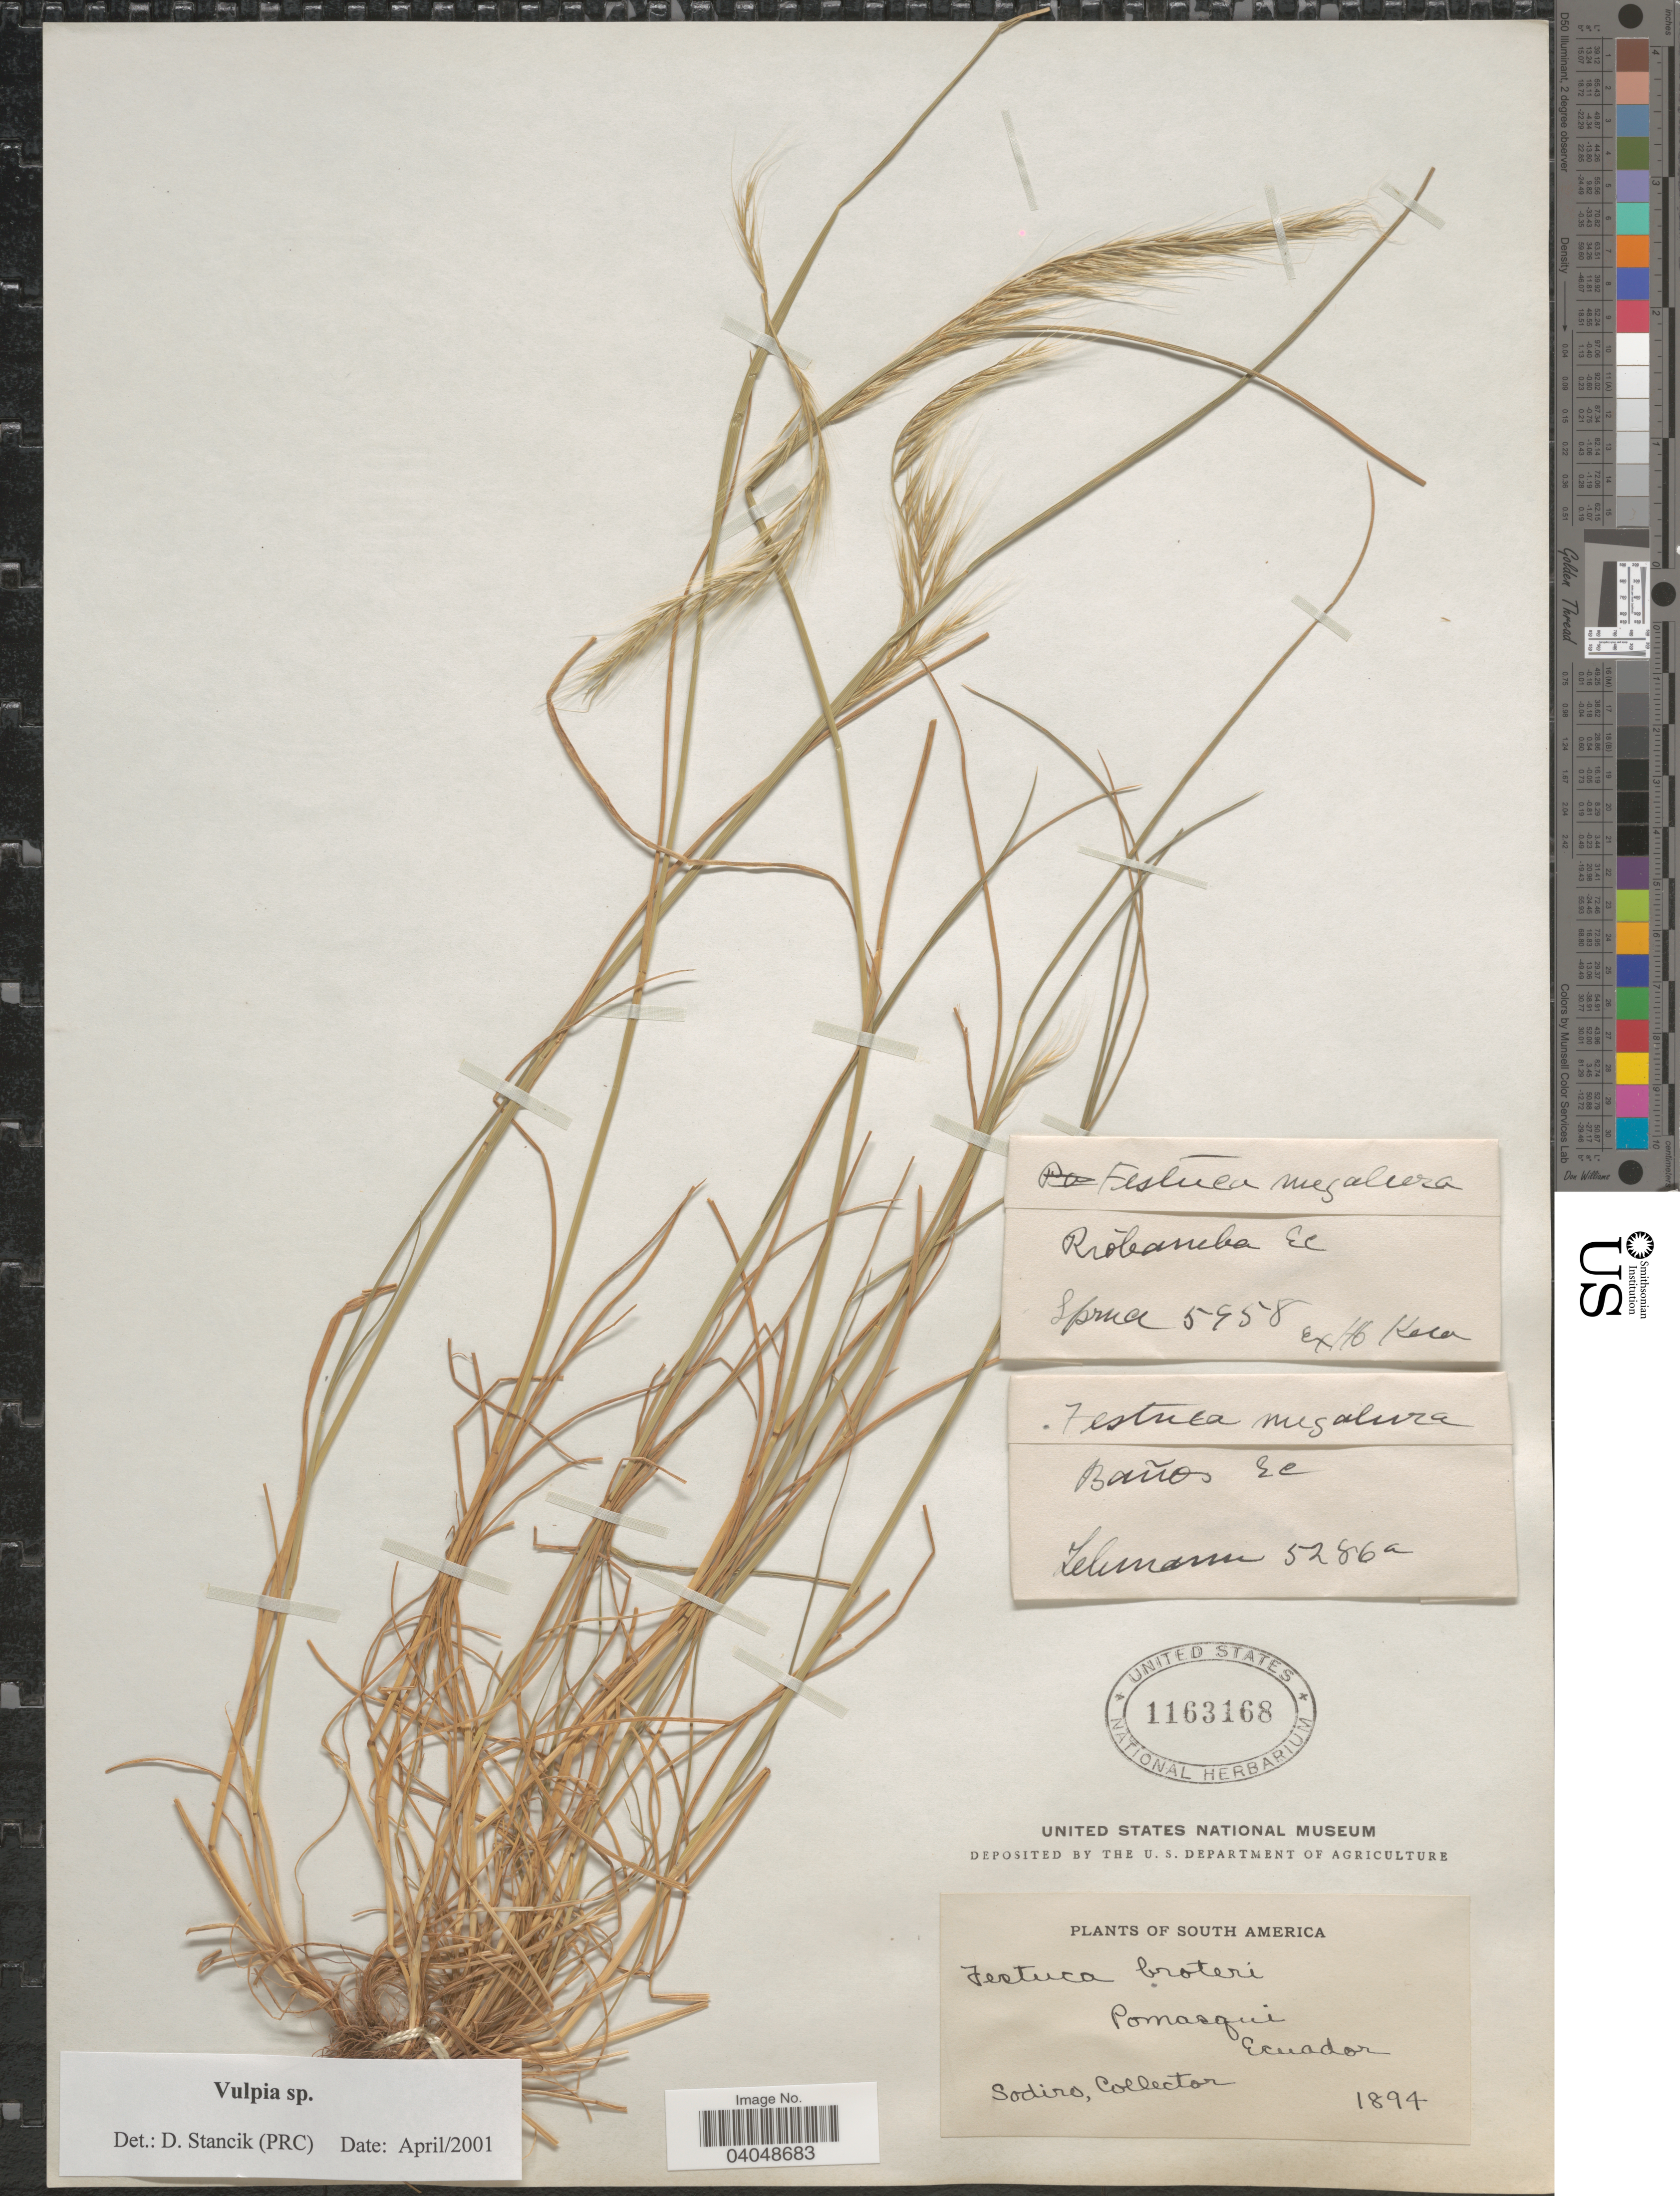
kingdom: Plantae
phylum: Tracheophyta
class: Liliopsida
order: Poales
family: Poaceae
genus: Festuca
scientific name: Festuca sp.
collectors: -. Lehmann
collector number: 5286a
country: Ecuador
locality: Baños.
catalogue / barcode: US 1163168-3